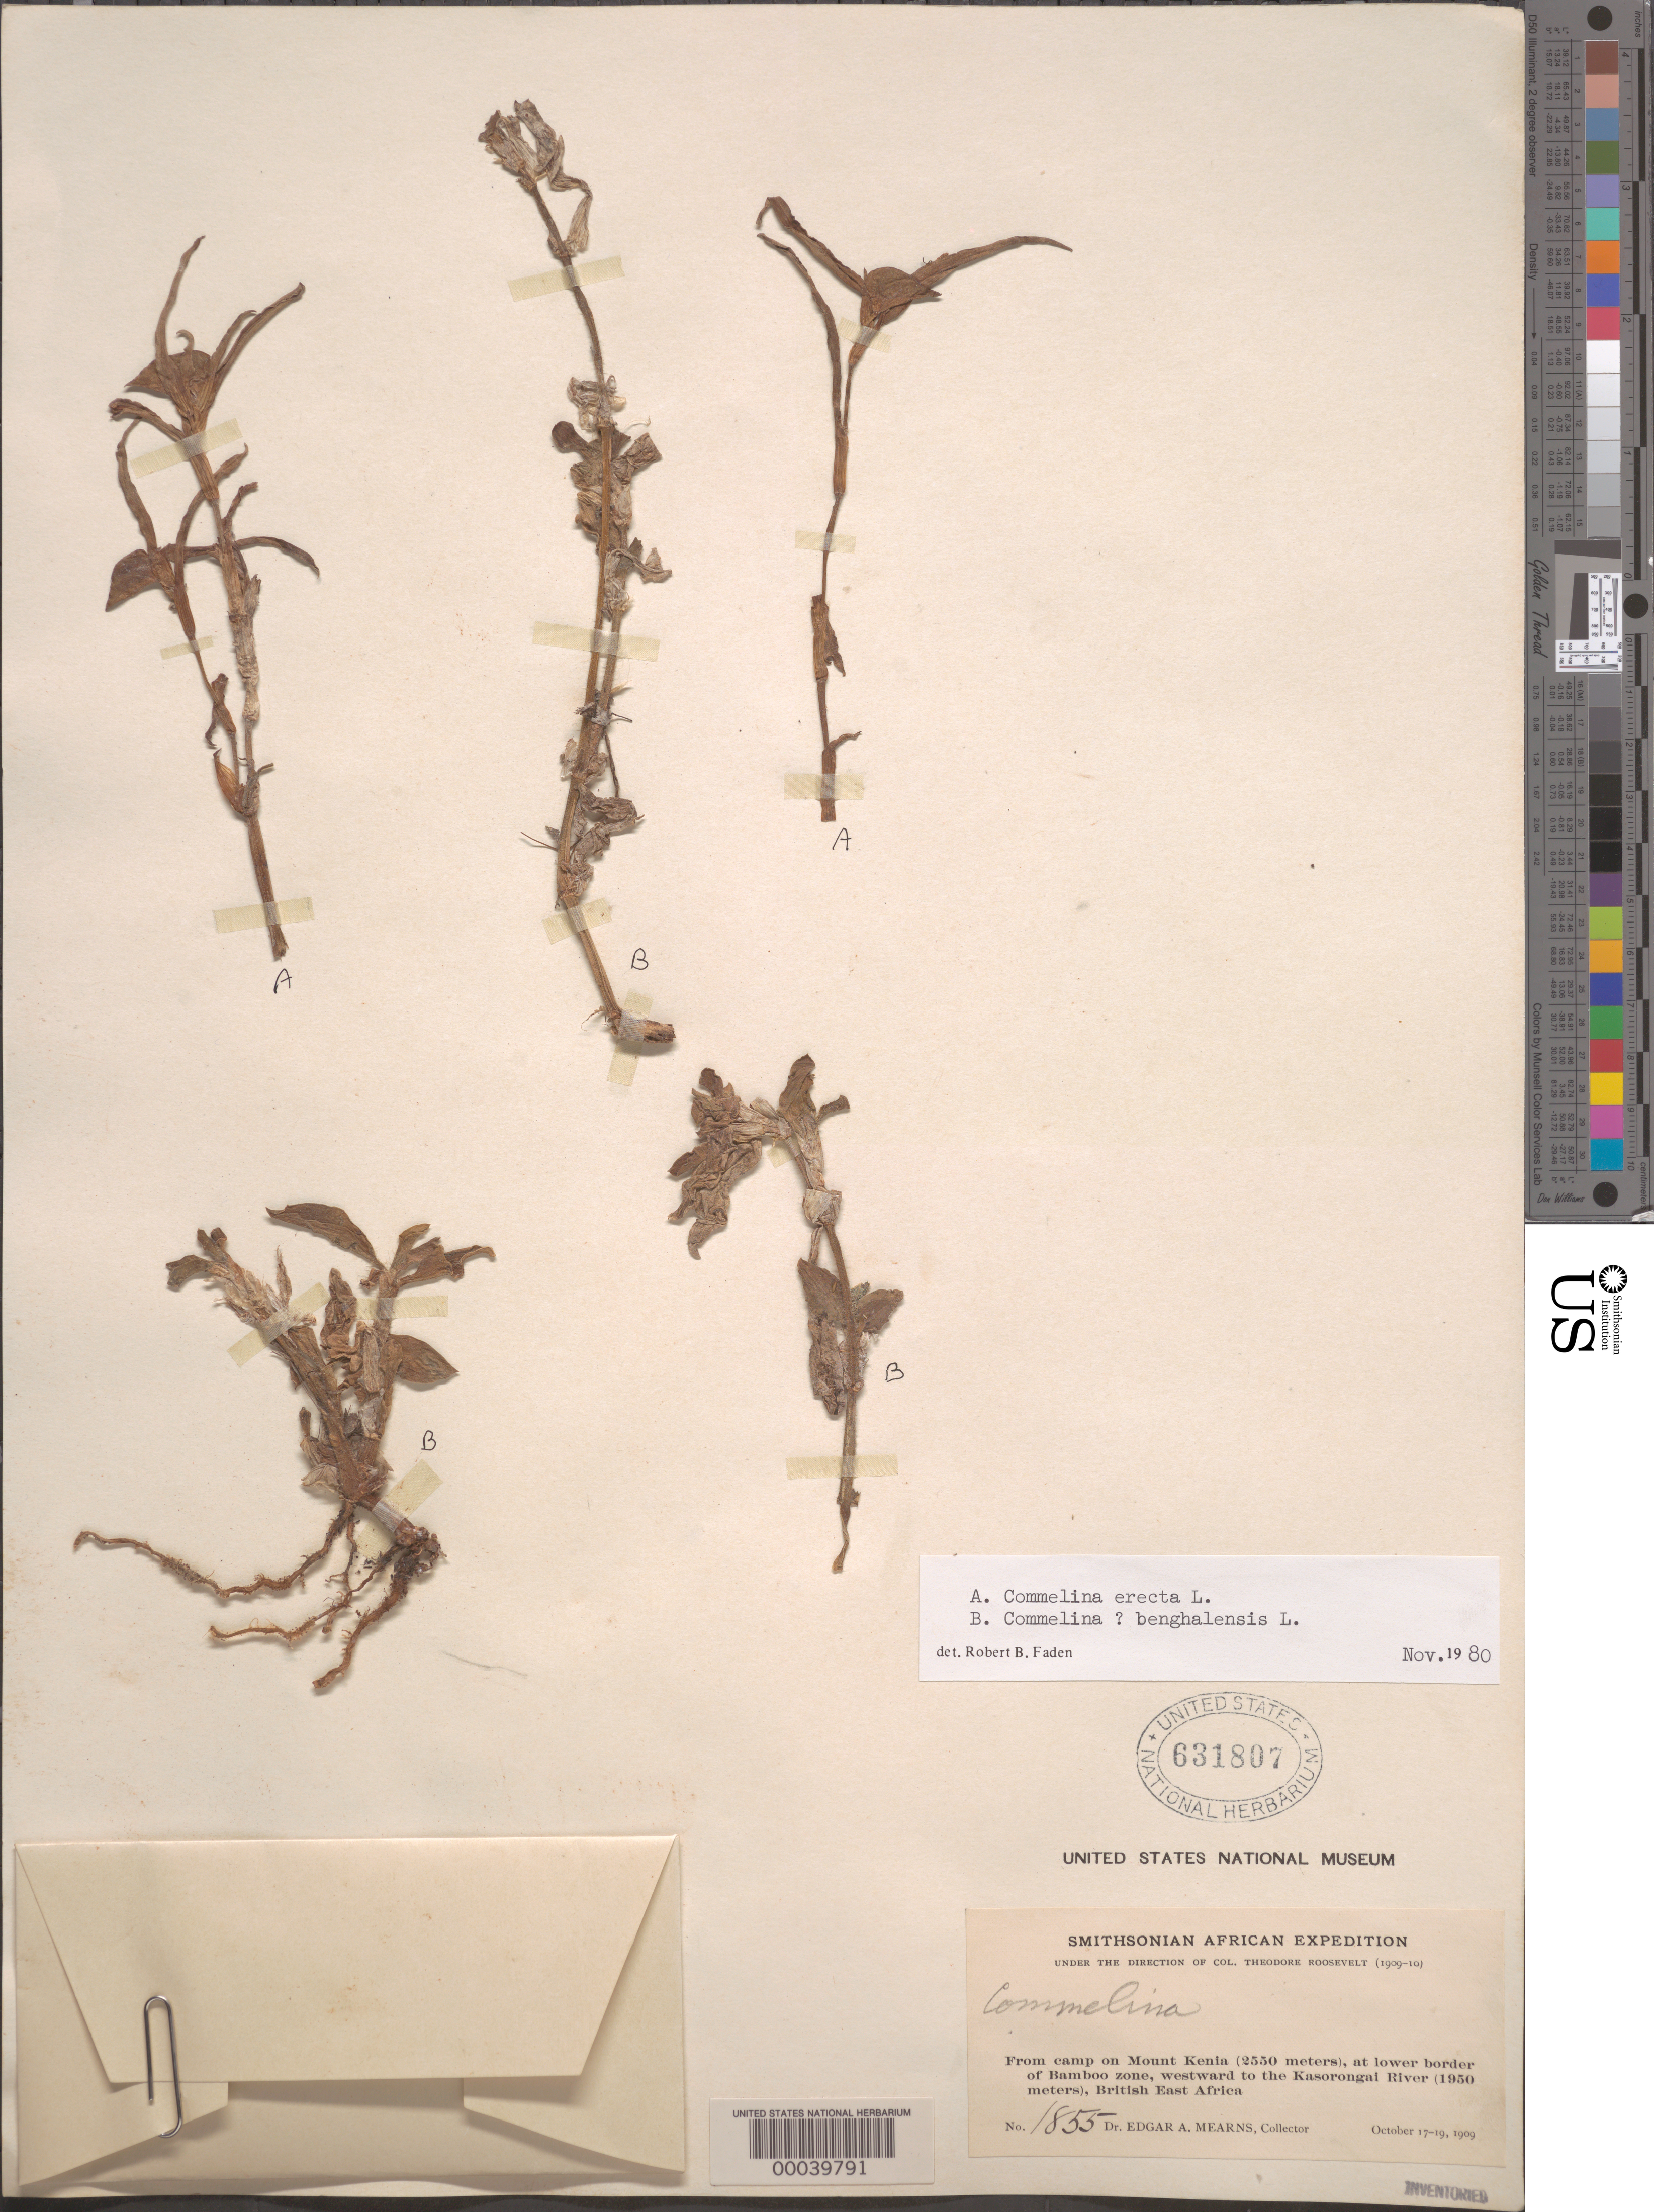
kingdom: Plantae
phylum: Tracheophyta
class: Liliopsida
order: Commelinales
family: Commelinaceae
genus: Commelina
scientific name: Commelina erecta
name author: L.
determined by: Faden, Robert B., (US), Smithsonian Institution - National Museum of Natural History (UNITED STATES)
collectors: E. A. Mearns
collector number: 1855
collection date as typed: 17 Oct 1909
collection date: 1909-10-17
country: Kenya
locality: Mt. kenya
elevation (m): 2550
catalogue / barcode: US 631807